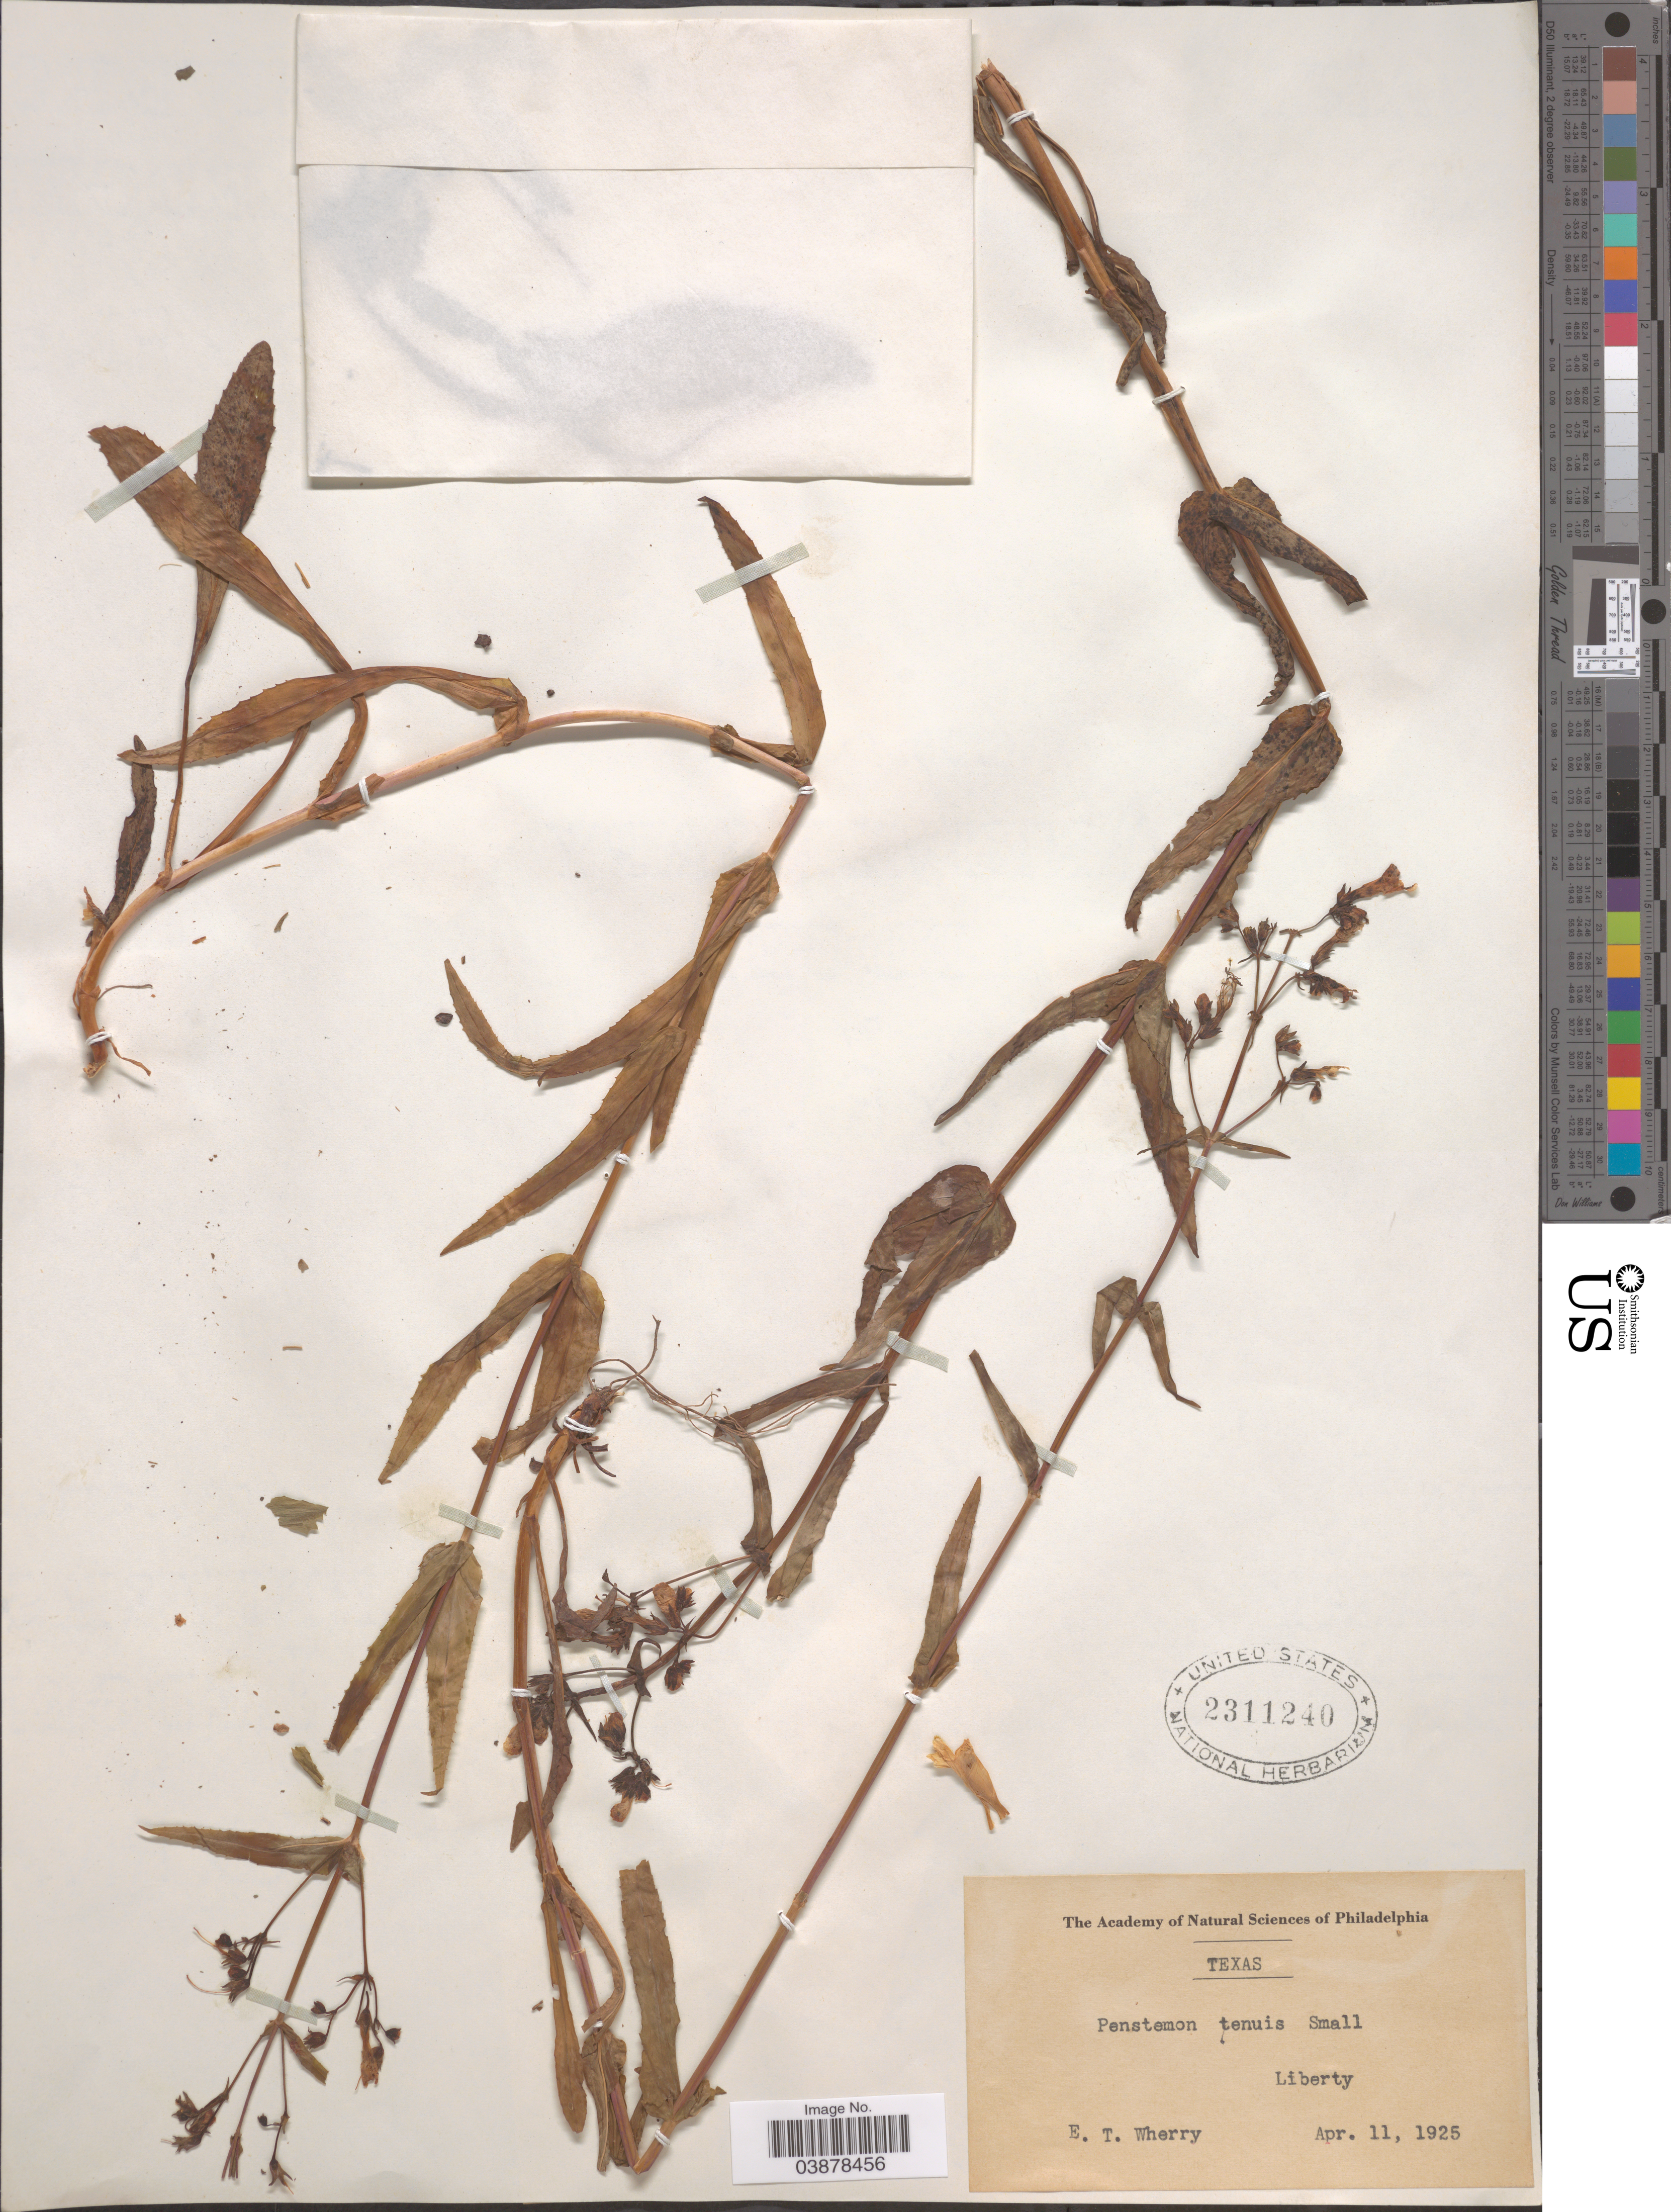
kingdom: Plantae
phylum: Tracheophyta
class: Magnoliopsida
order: Lamiales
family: Plantaginaceae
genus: Penstemon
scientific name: Penstemon tenuis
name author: Small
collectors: E. T. Wherry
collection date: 1925-04-11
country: United States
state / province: Texas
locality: Liberty.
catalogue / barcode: US 2311240